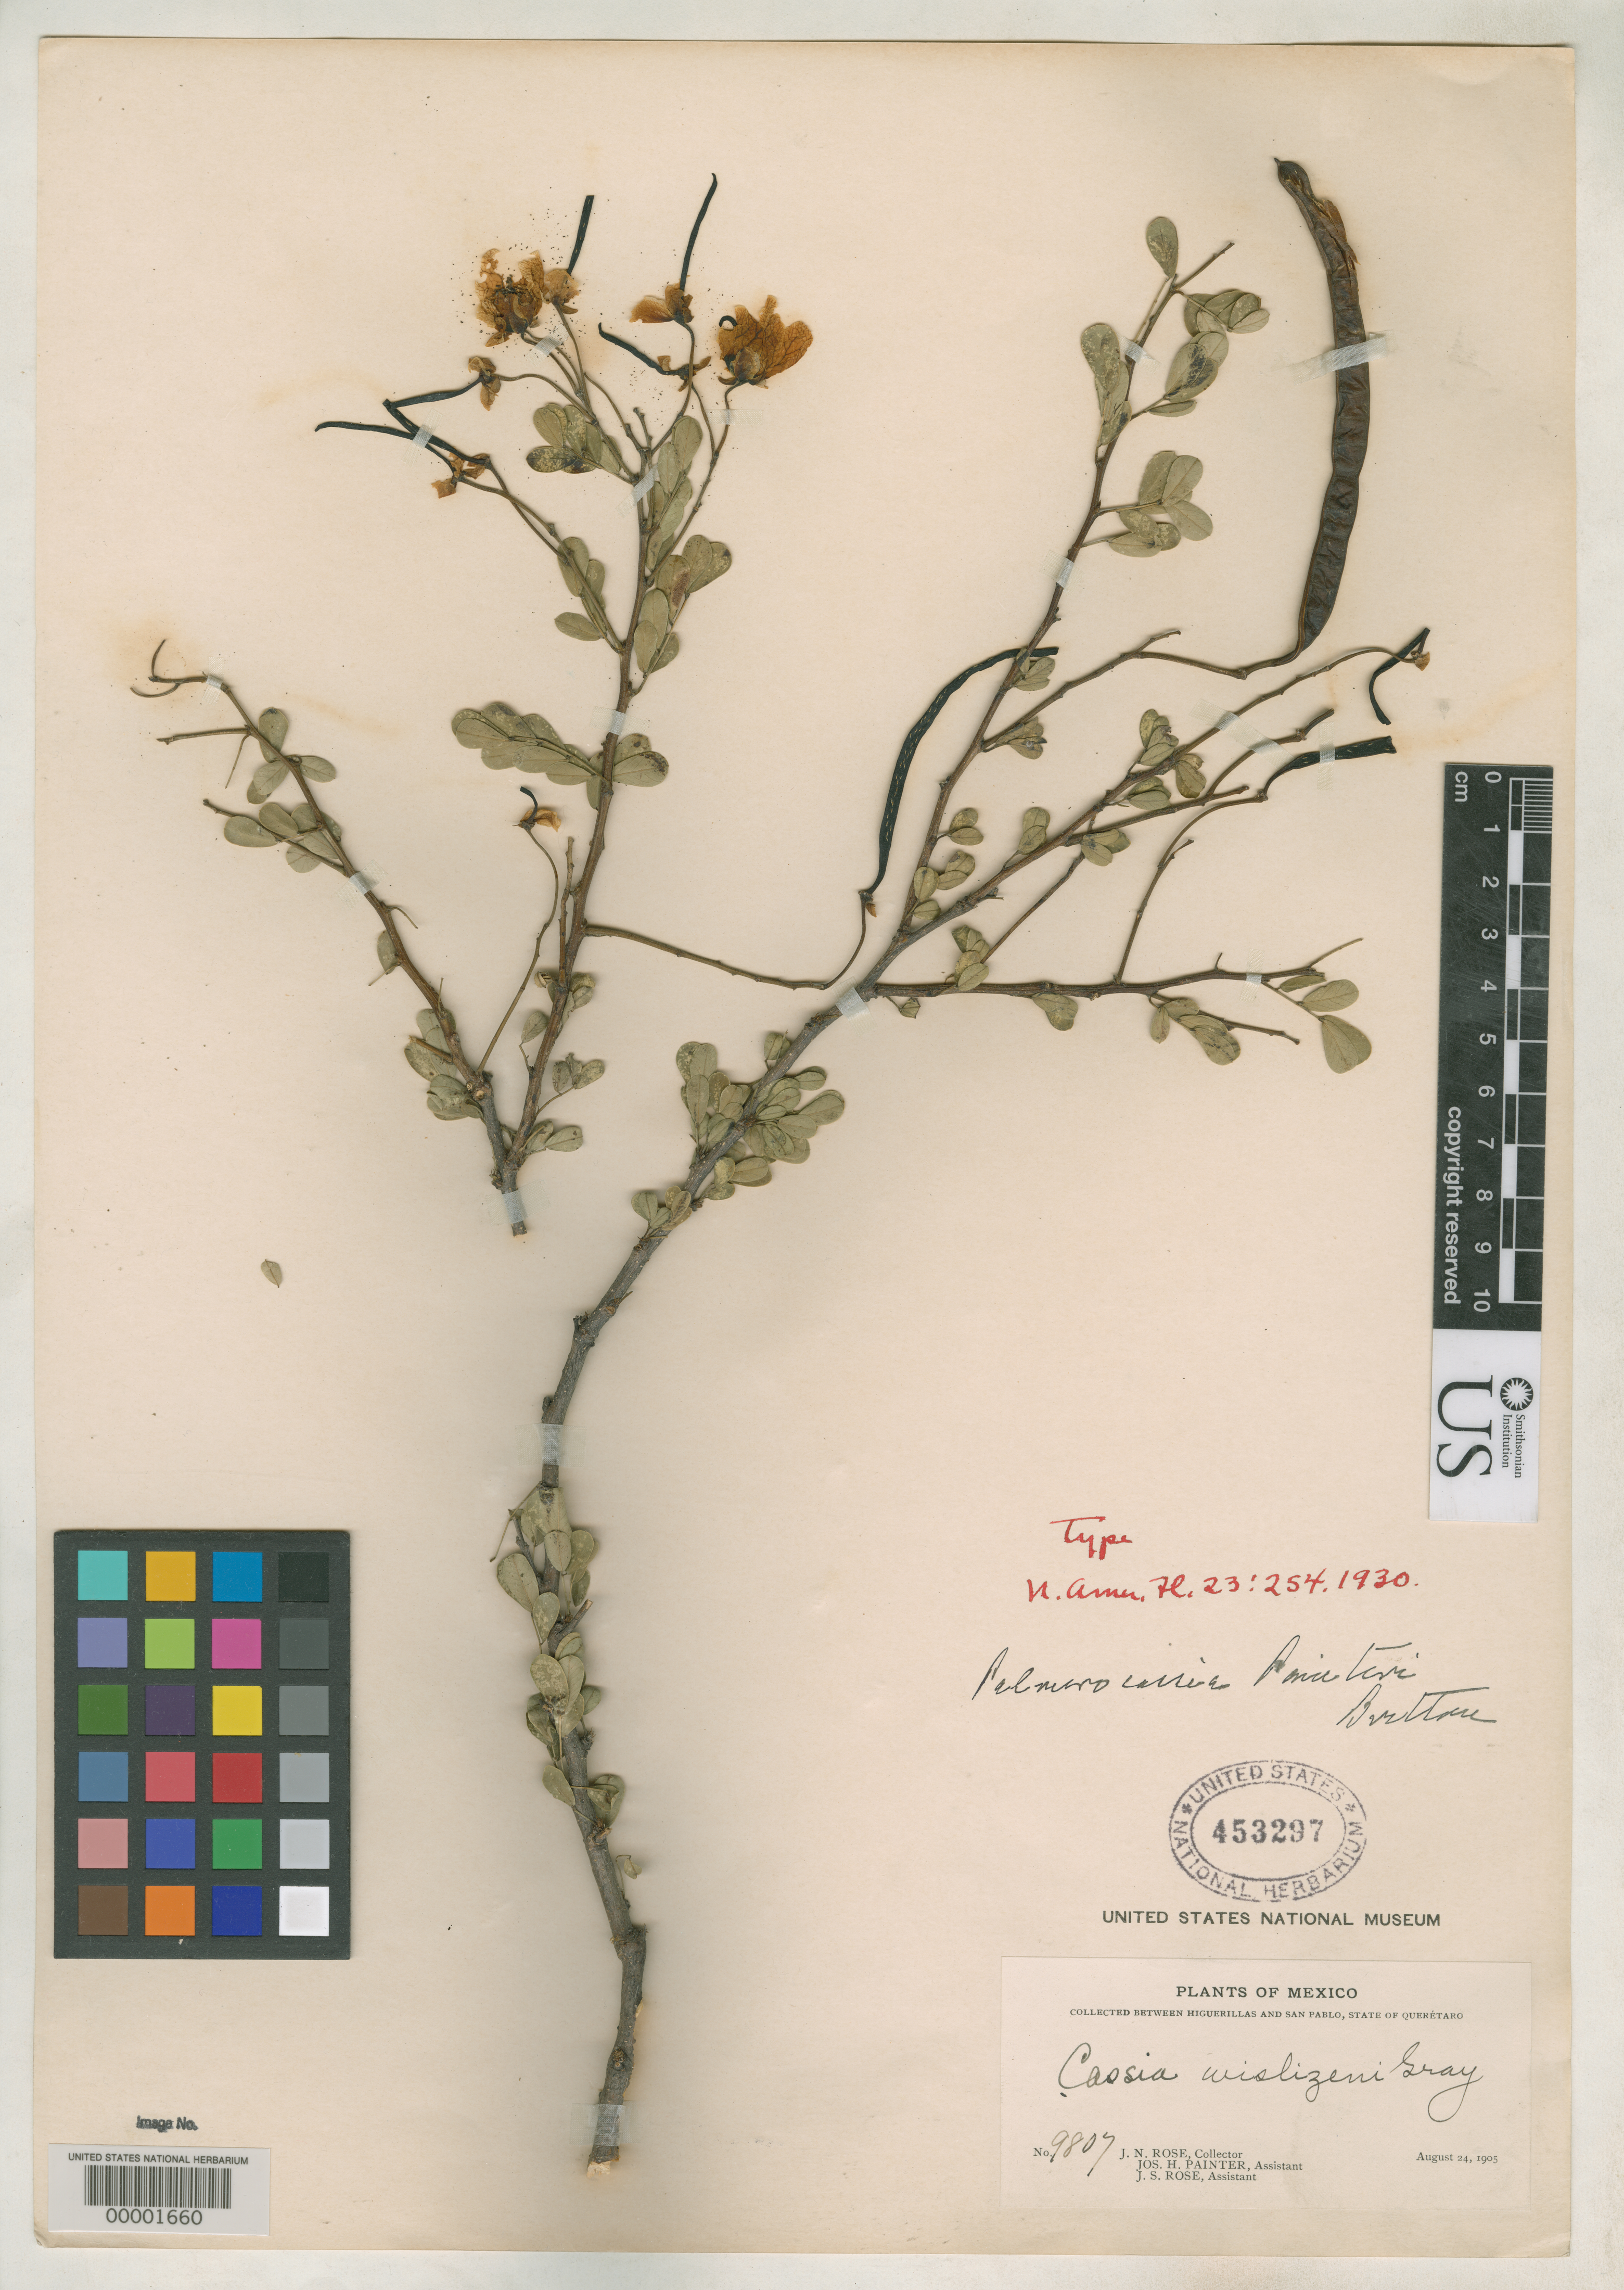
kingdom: Plantae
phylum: Tracheophyta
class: Magnoliopsida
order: Fabales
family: Fabaceae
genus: Palmerocassia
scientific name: Palmerocassia painteri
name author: Britton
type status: Isotype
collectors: J. N. Rose, J. H. Painter & P. G. Russell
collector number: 9807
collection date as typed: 23 Aug 1905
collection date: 1905-08-23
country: Mexico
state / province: Querétaro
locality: Higuerillas.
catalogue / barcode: US 453297